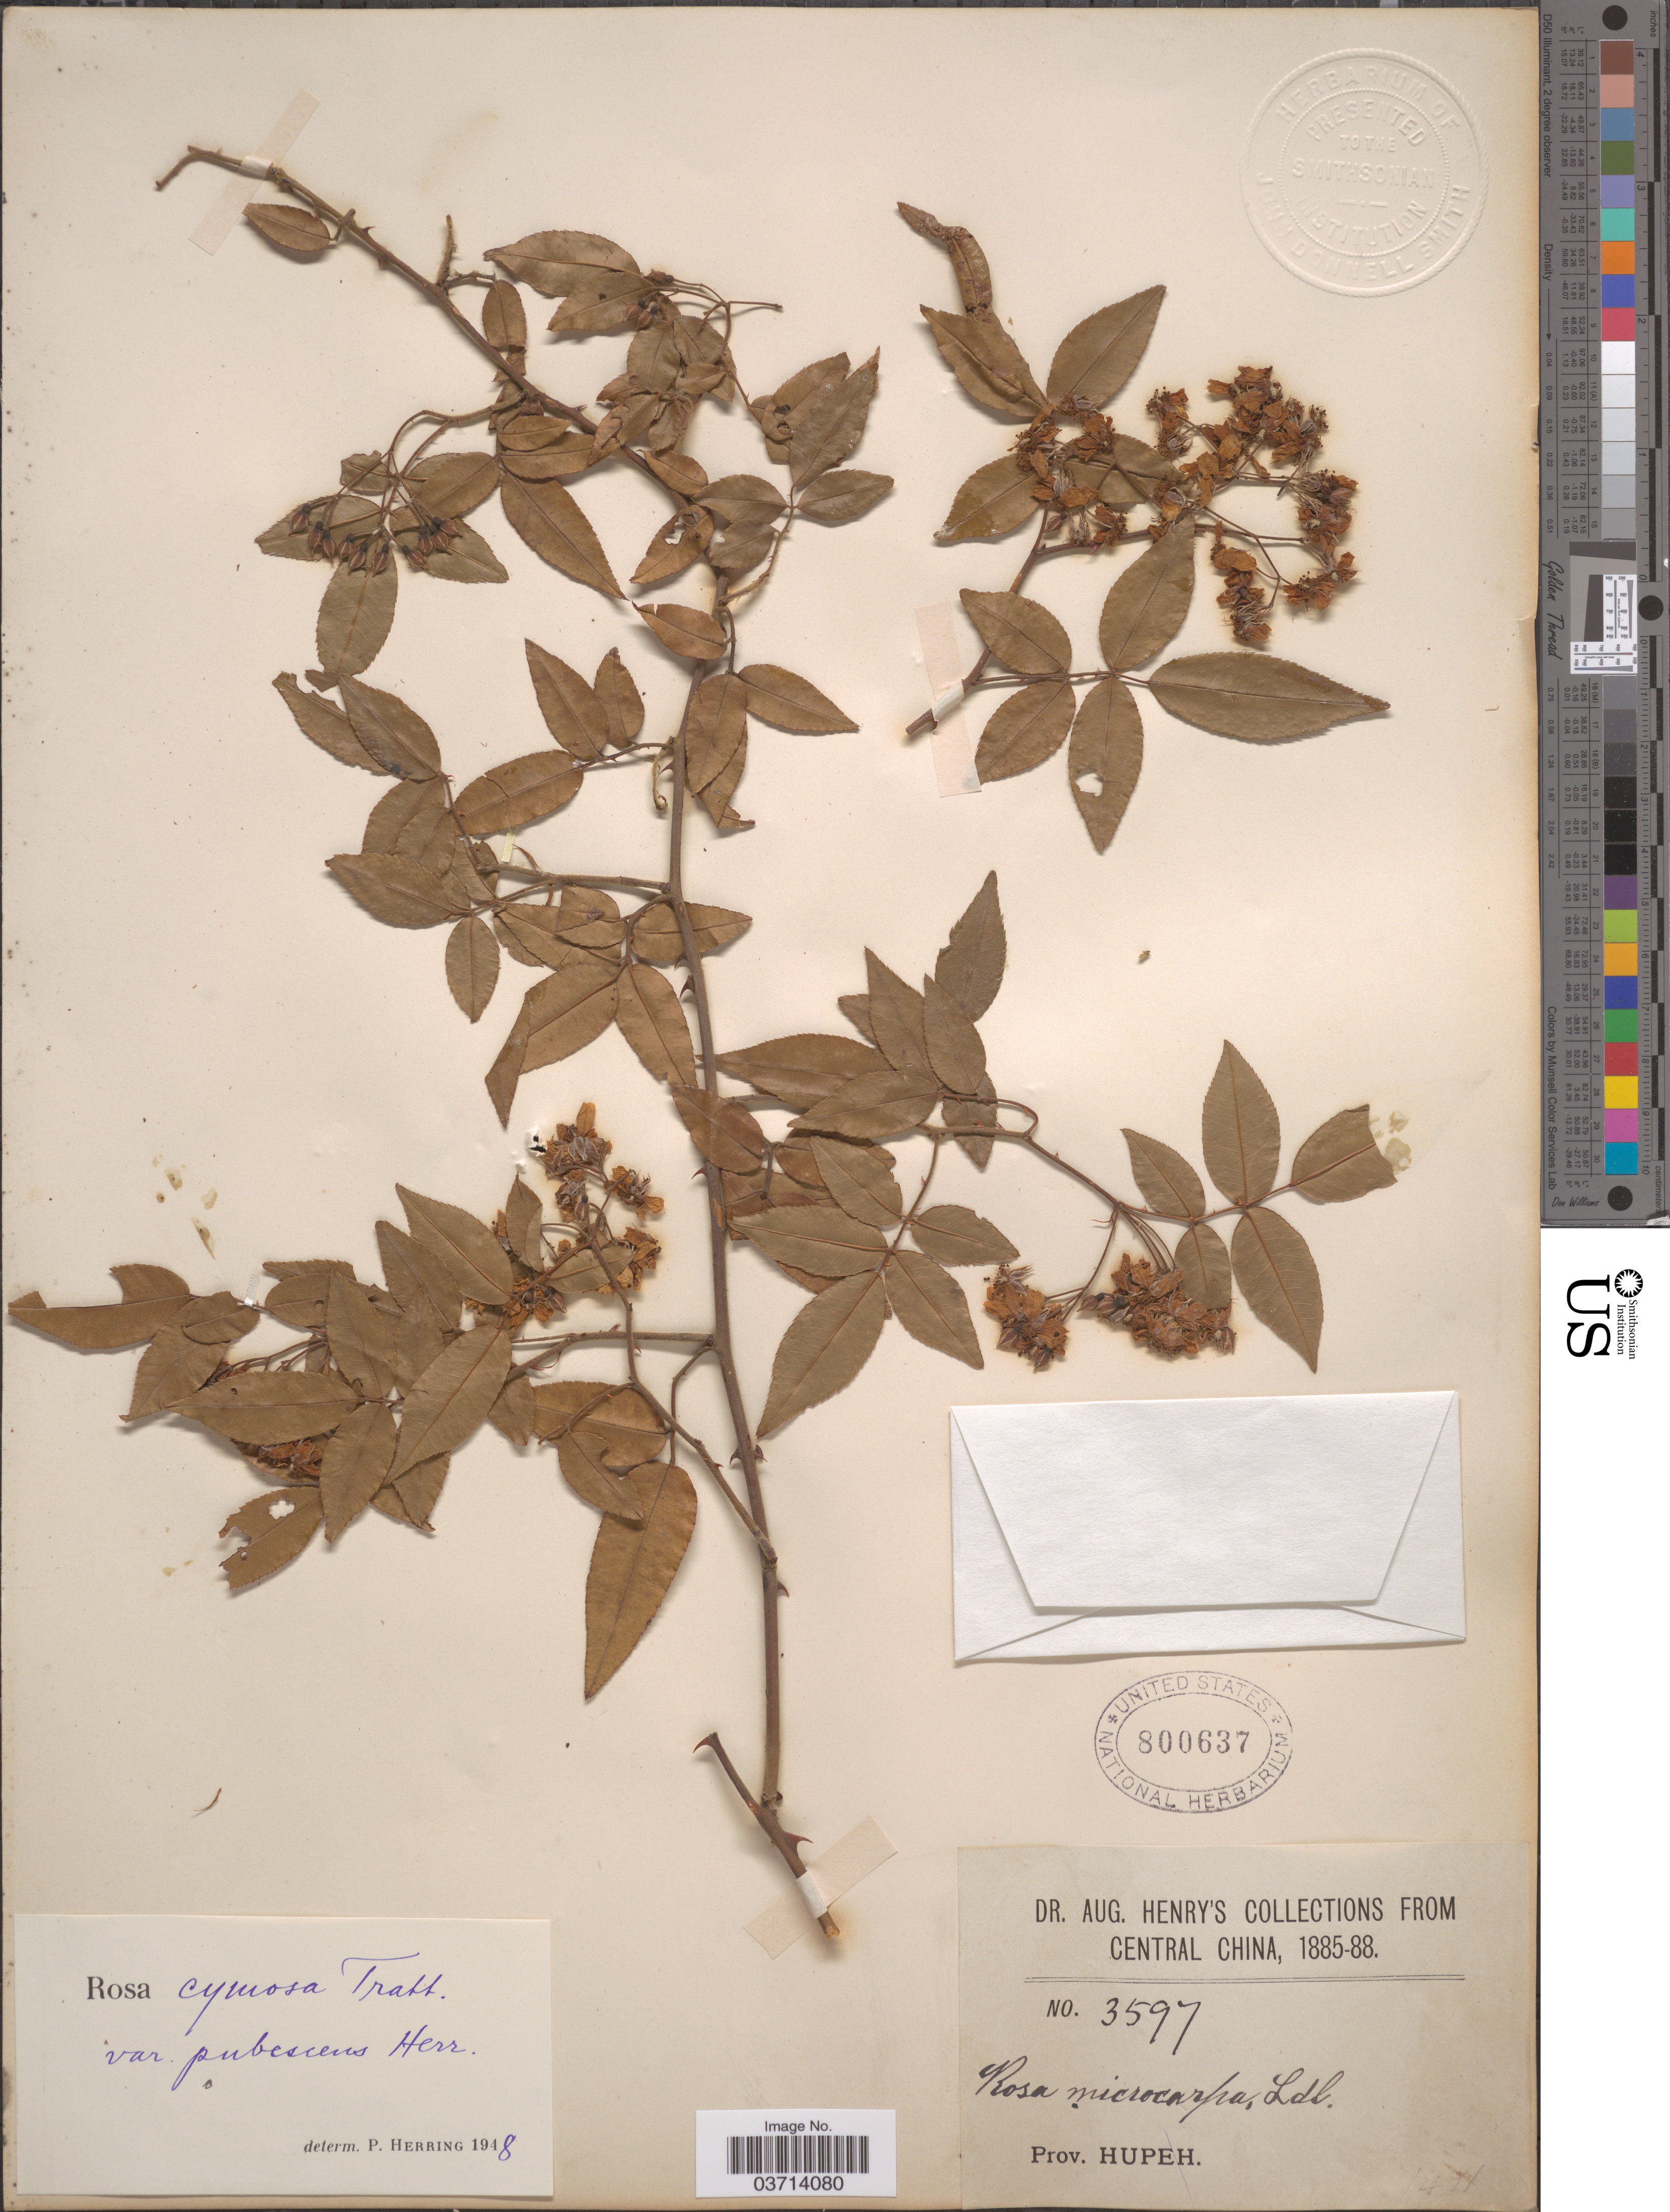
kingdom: Plantae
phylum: Tracheophyta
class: Magnoliopsida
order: Rosales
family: Rosaceae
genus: Rosa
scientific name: Rosa indica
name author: L.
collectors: A. Henry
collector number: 3597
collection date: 1885/1888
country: China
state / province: Hubei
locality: Central China. Prov. Hupeh.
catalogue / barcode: US 800637